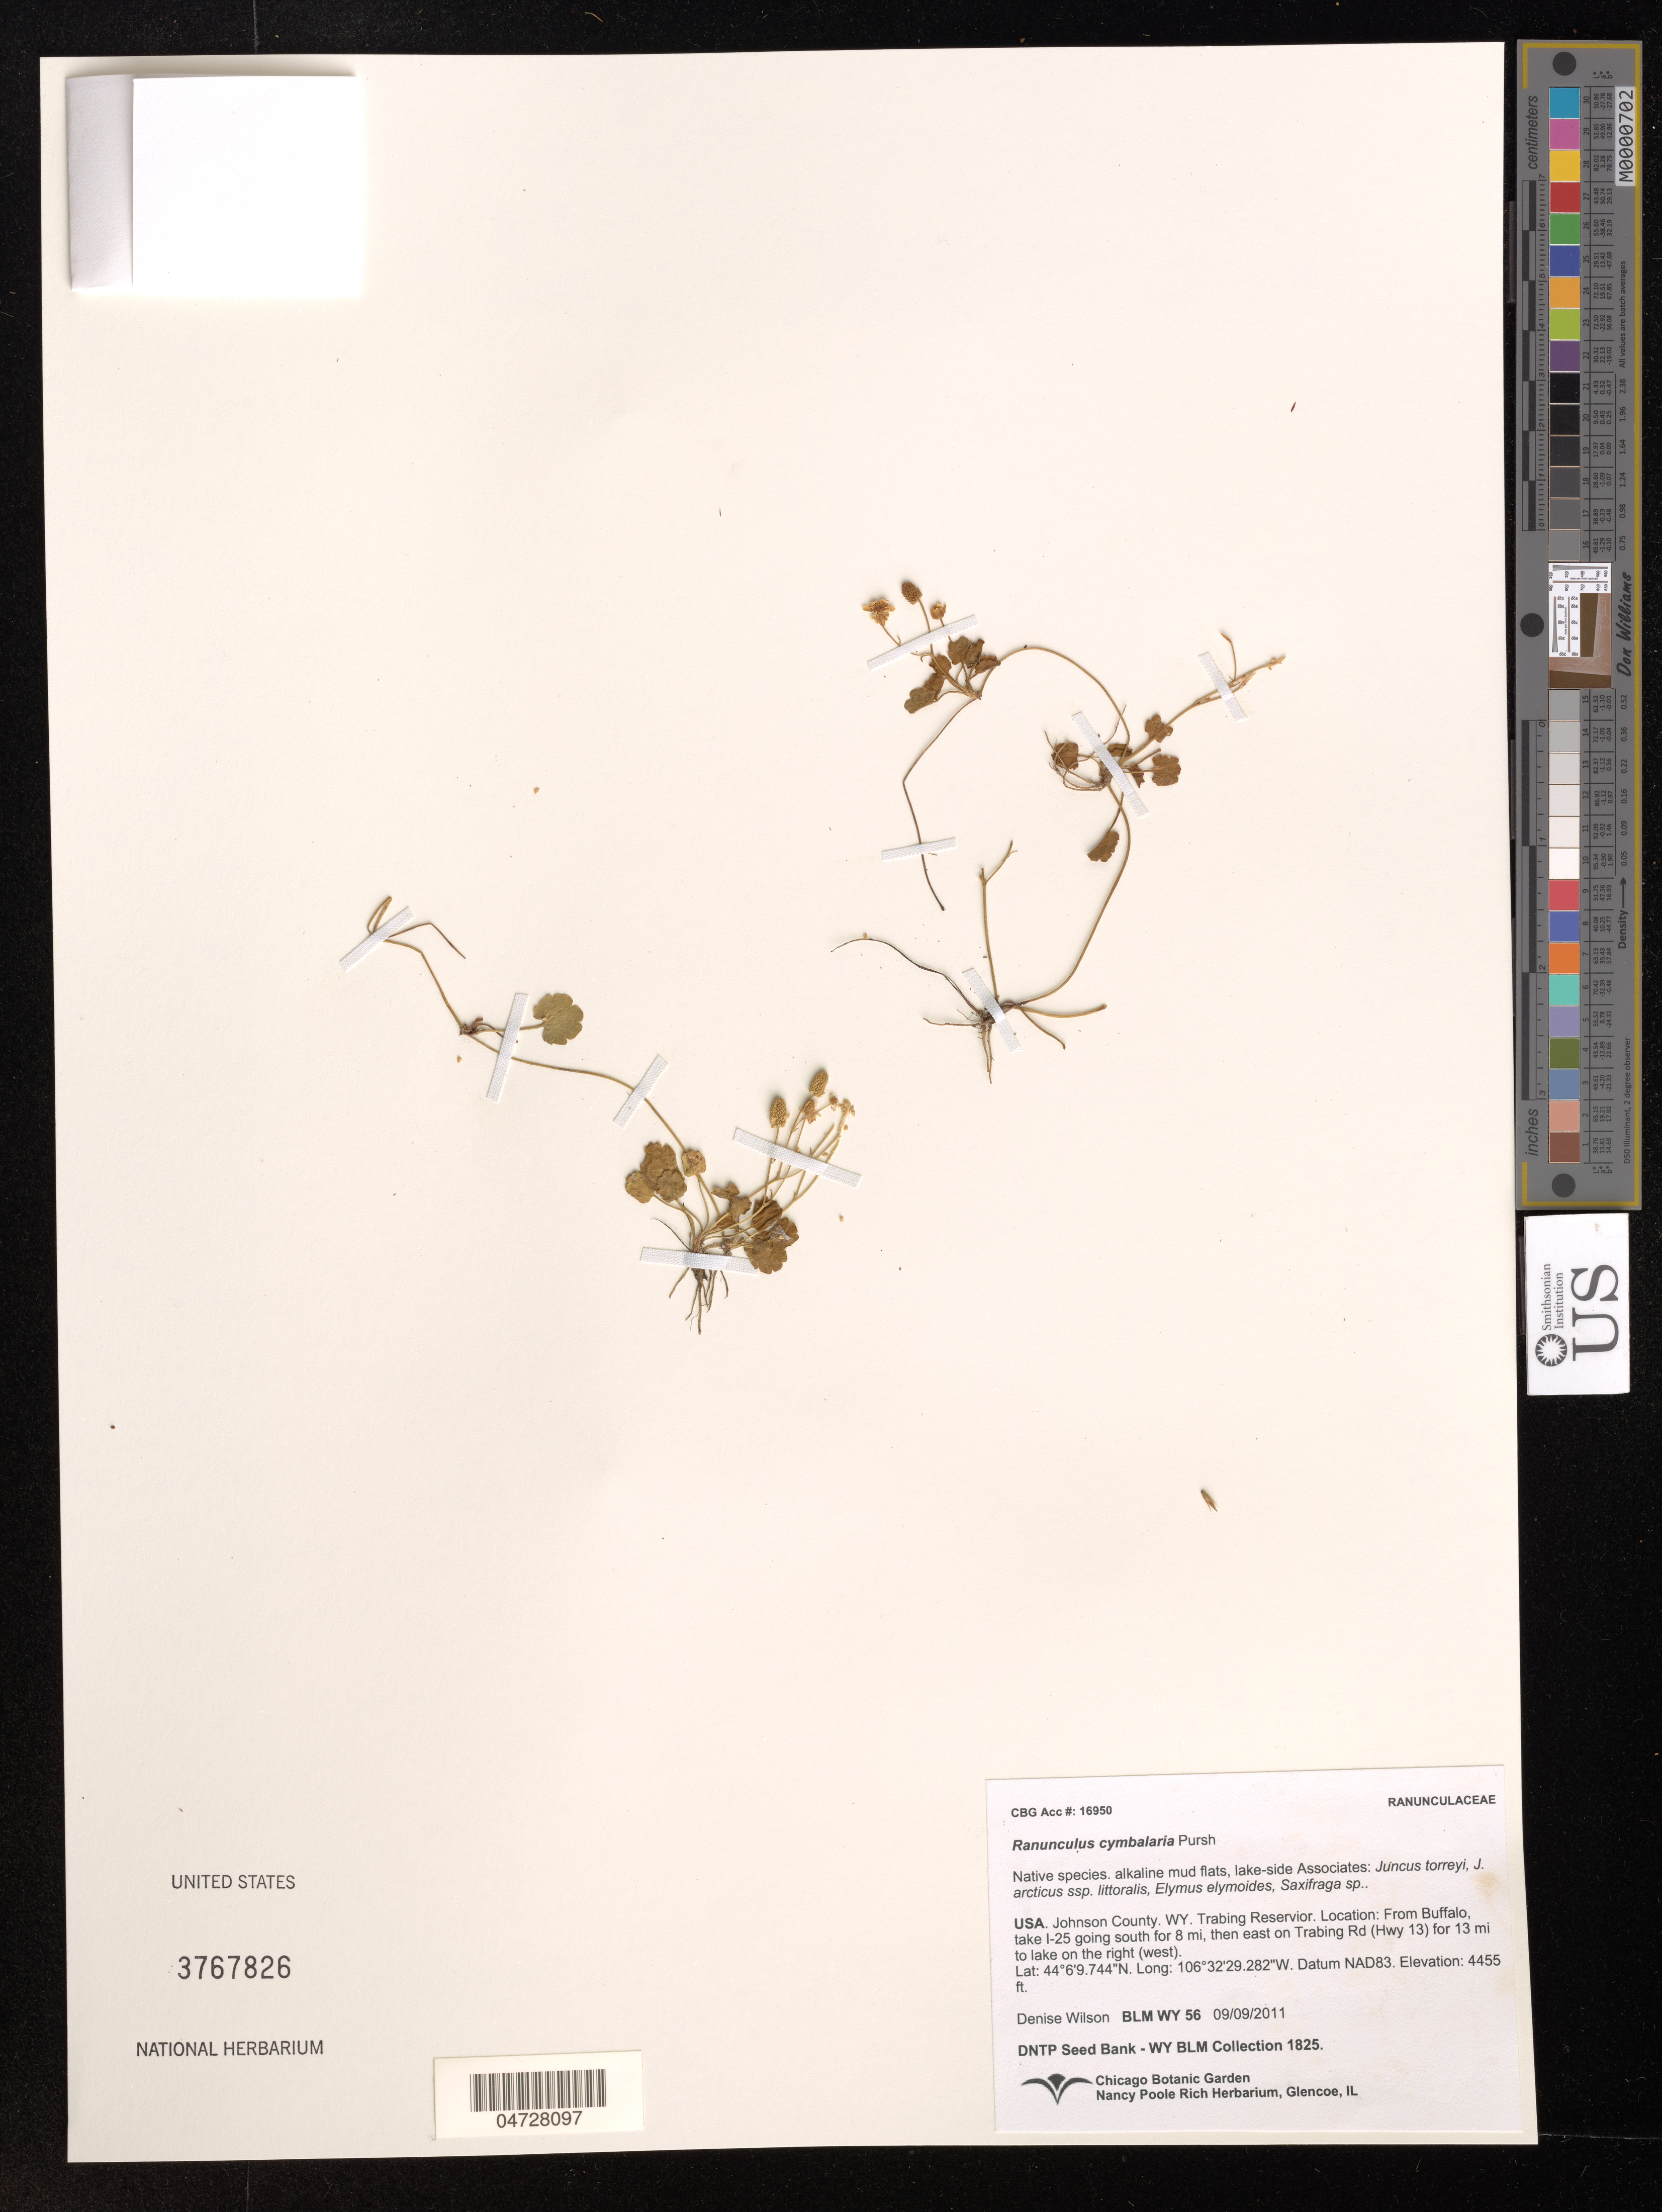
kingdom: Plantae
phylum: Tracheophyta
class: Magnoliopsida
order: Ranunculales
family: Ranunculaceae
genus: Ranunculus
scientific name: Ranunculus cymbalaria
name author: Pursh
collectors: D. Wilson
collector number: BLMWY 56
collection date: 2011-09-09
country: United States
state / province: Wyoming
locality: Johnston County. Trabing Reservoir. Location: From Buffalo, take I-25 going south for 8 mi, then east on Trabing Rd (Hwy 13) for 13 mi to lake on the right (west).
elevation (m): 1358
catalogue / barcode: US 3767826